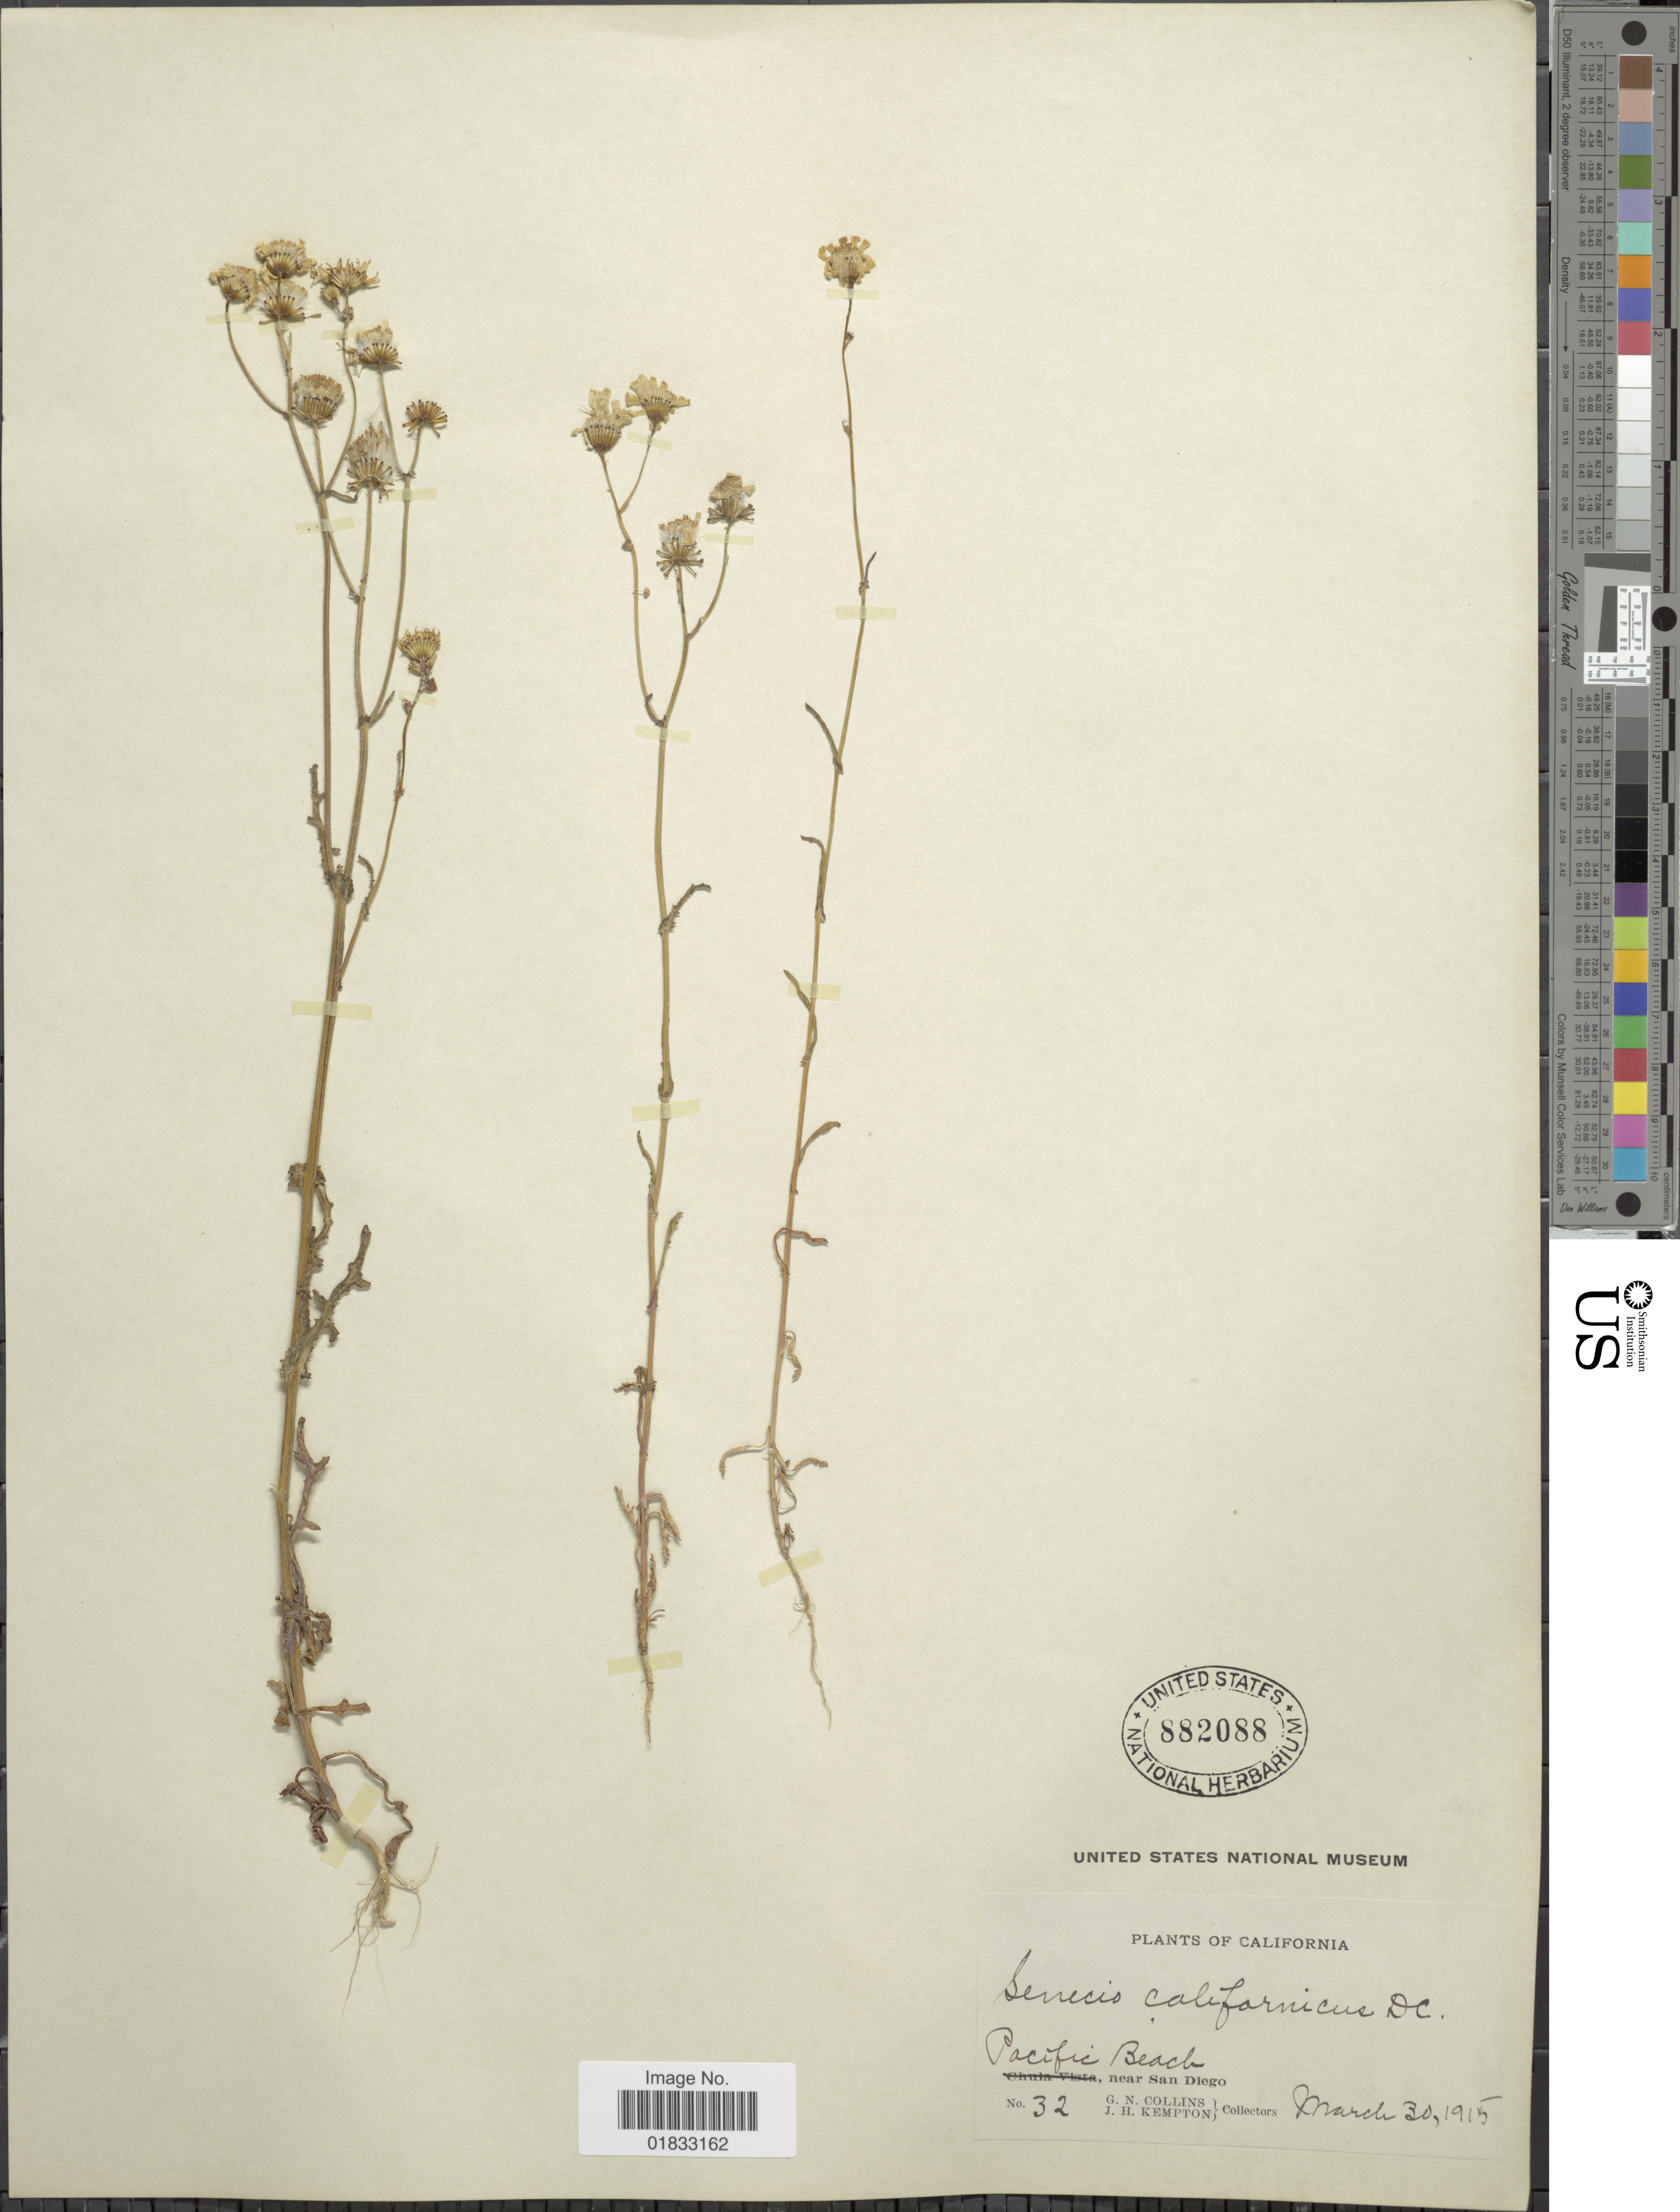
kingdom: Plantae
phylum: Tracheophyta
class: Magnoliopsida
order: Asterales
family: Asteraceae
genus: Senecio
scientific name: Senecio californicus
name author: DC.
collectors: G. Collins & J. H. Kempton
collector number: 32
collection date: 1915-03-30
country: United States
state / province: California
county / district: San Diego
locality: Pacific Beach, near San Diego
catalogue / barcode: US 882088